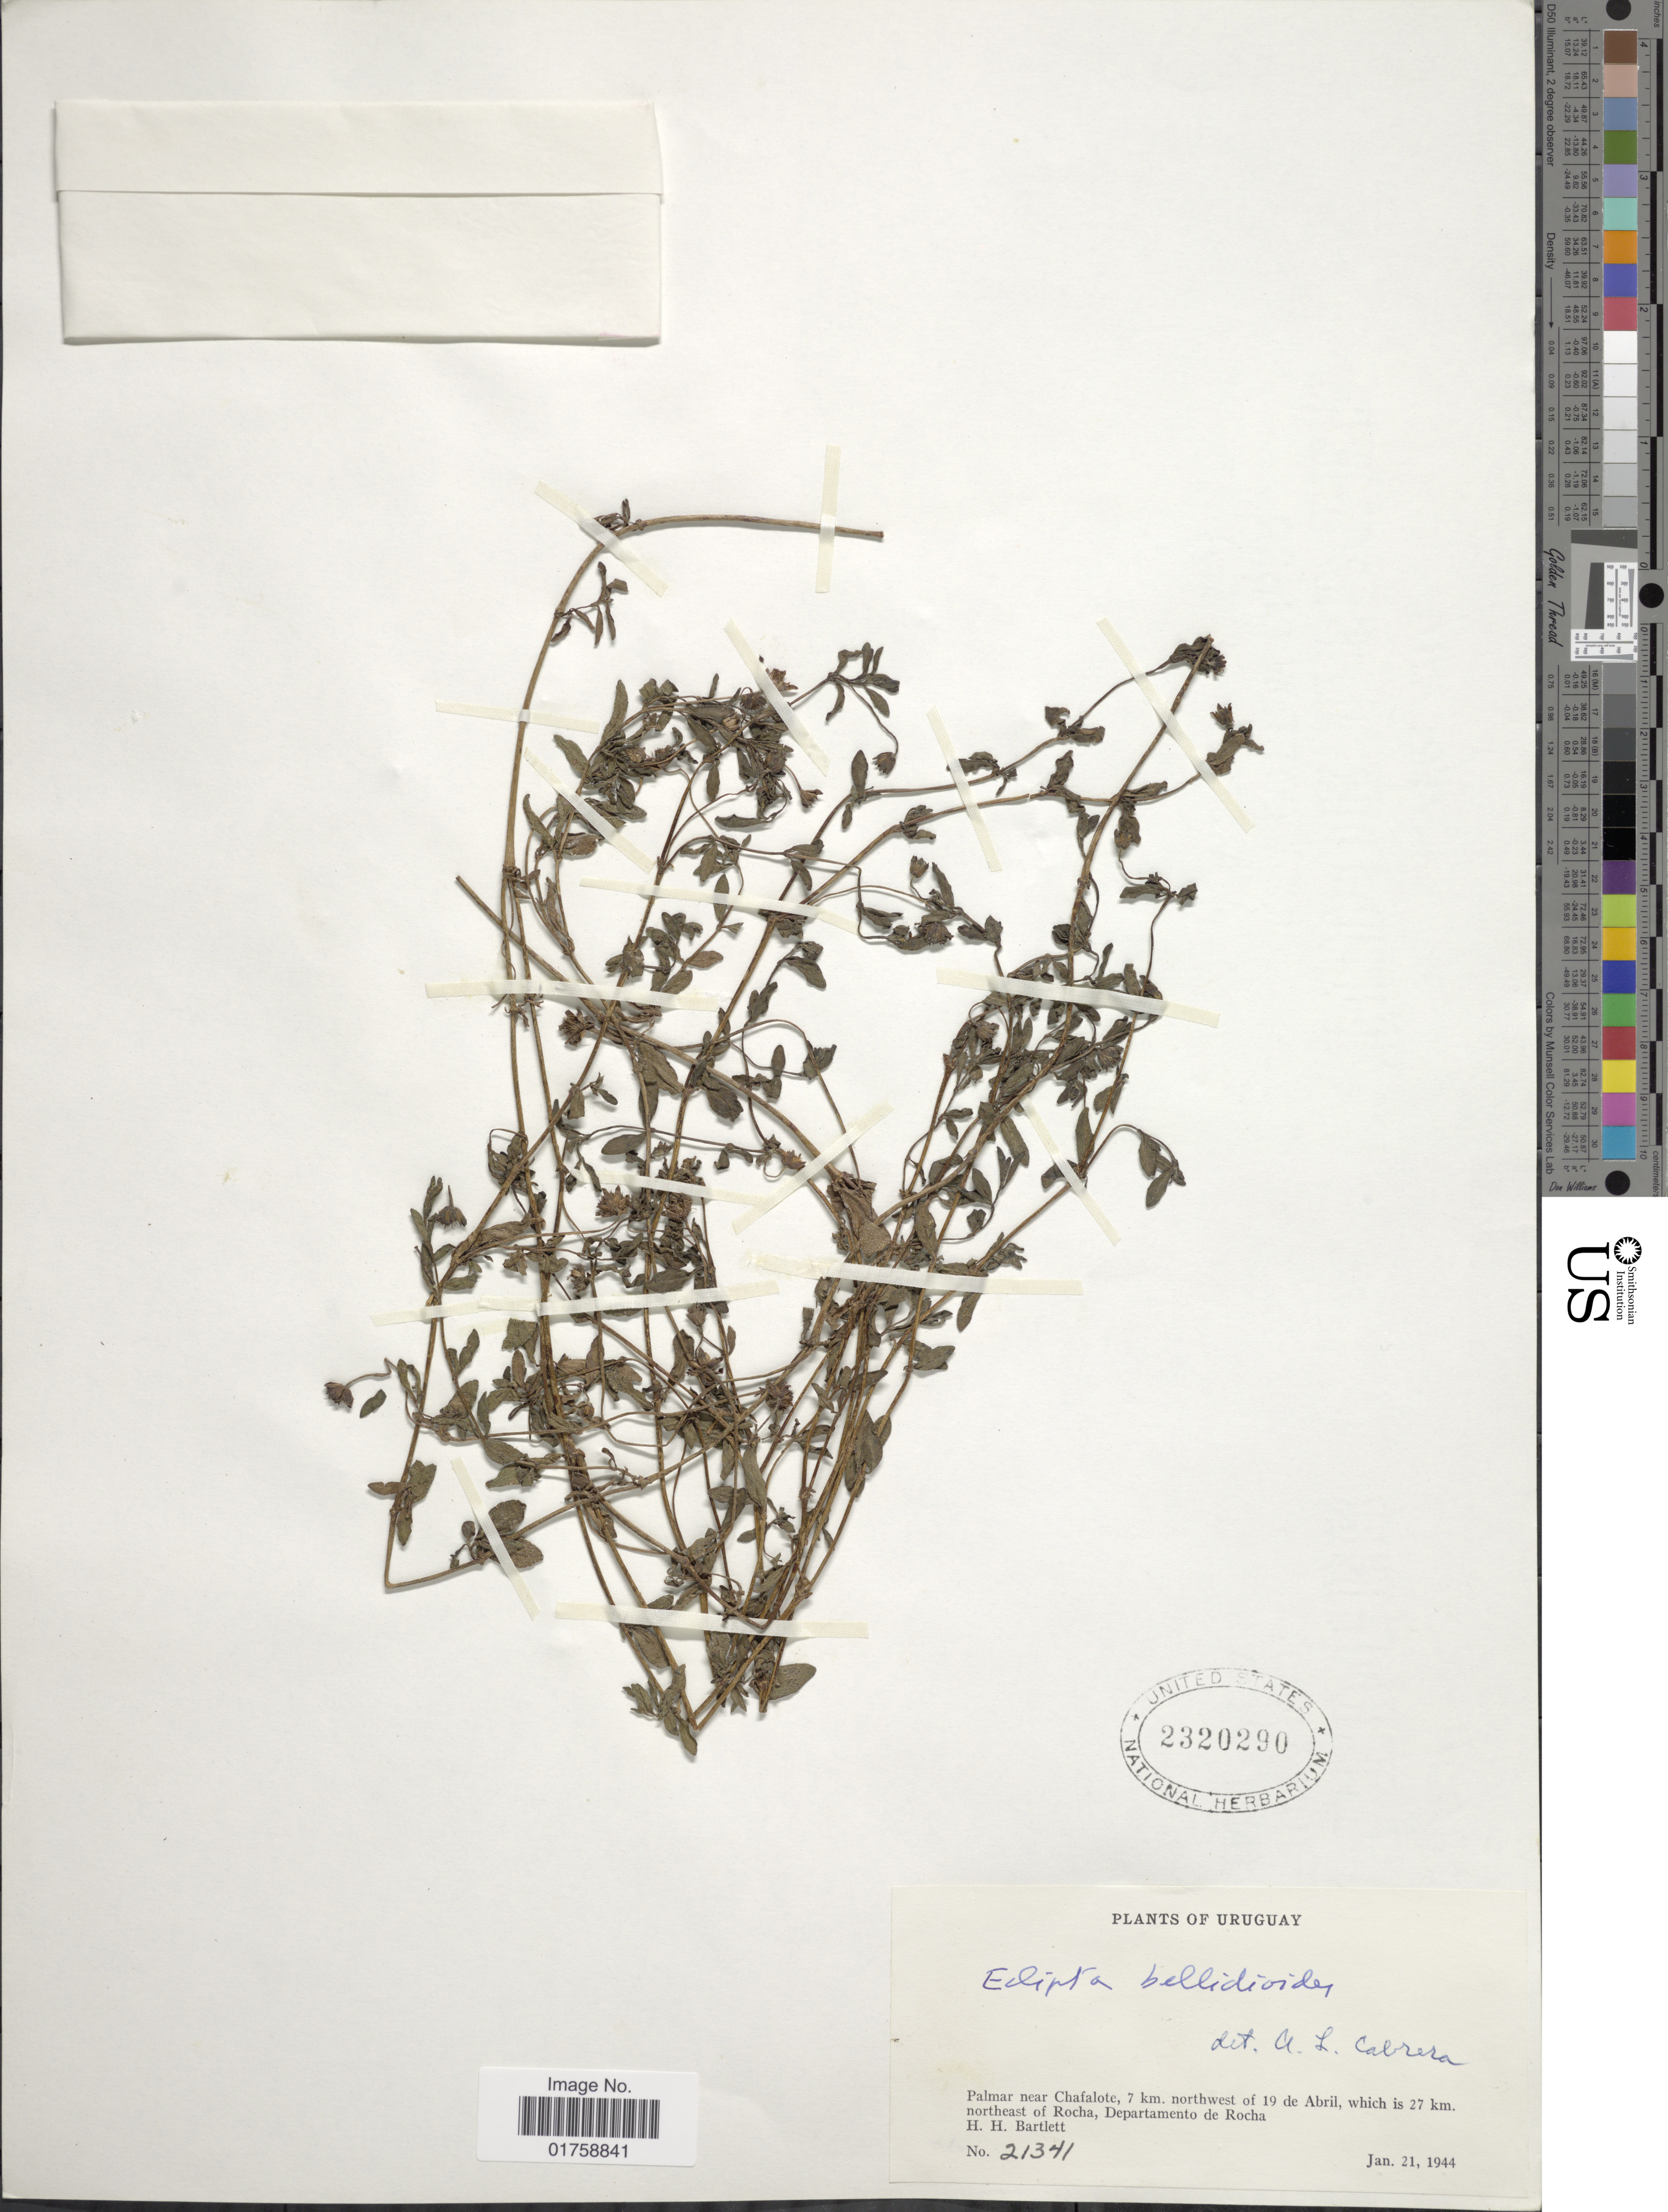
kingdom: Plantae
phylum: Tracheophyta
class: Magnoliopsida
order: Asterales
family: Asteraceae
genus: Eclipta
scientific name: Eclipta bellidioides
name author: (Spreng.) Sch. Bip. & S.F. Blake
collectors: H. H. Bartlett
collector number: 21341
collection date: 1944-01-21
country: Uruguay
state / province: Rocha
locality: Palmar near Chafalote, 7 km. northwest of 19 de Abril, which is 27 km. northeast of Rocha, Departamento de Rocha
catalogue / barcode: US 2320290